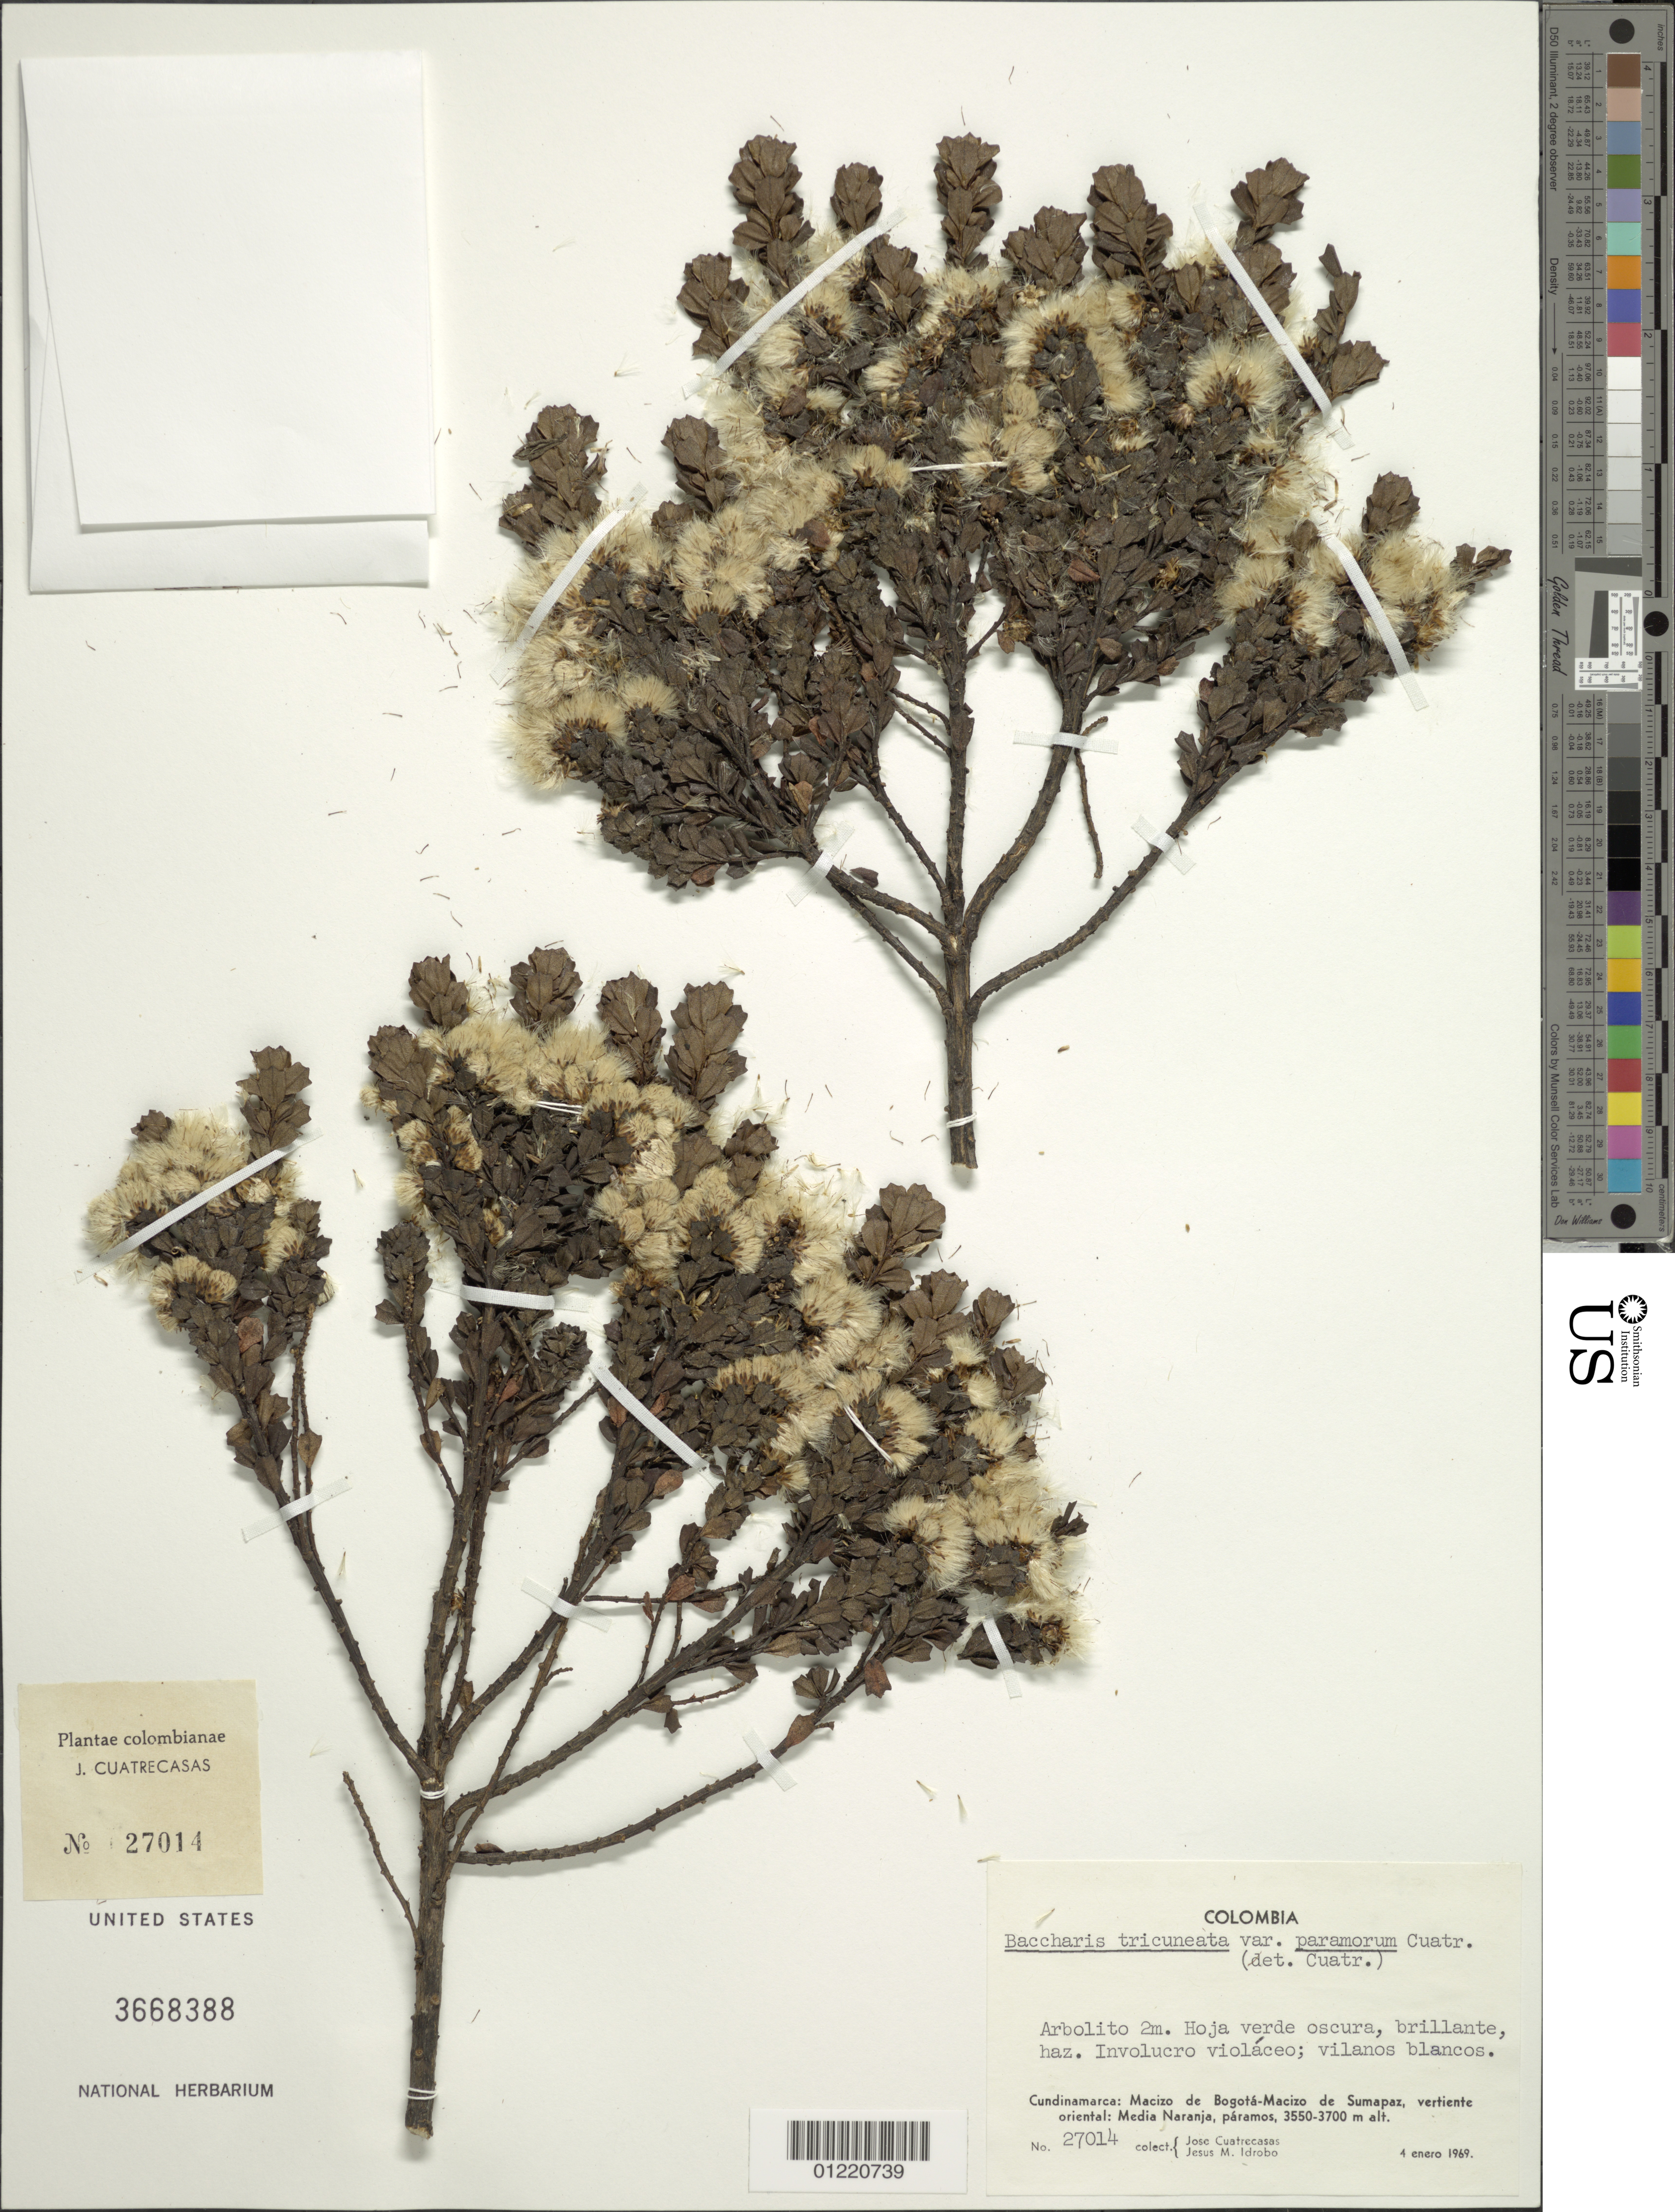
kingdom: Plantae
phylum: Tracheophyta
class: Magnoliopsida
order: Asterales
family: Asteraceae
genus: Baccharis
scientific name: Baccharis tricuneata var. paramorum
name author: Cuatrec.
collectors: J. Cuatrecasas & J. M. Idrobo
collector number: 27014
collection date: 1969-01-04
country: Colombia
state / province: Cundinamarca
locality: Macizo de Bogota-Macizo de Sumapaz, vertiente oriental: Media Naranja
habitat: Paramos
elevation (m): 3550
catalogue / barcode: US 3668388